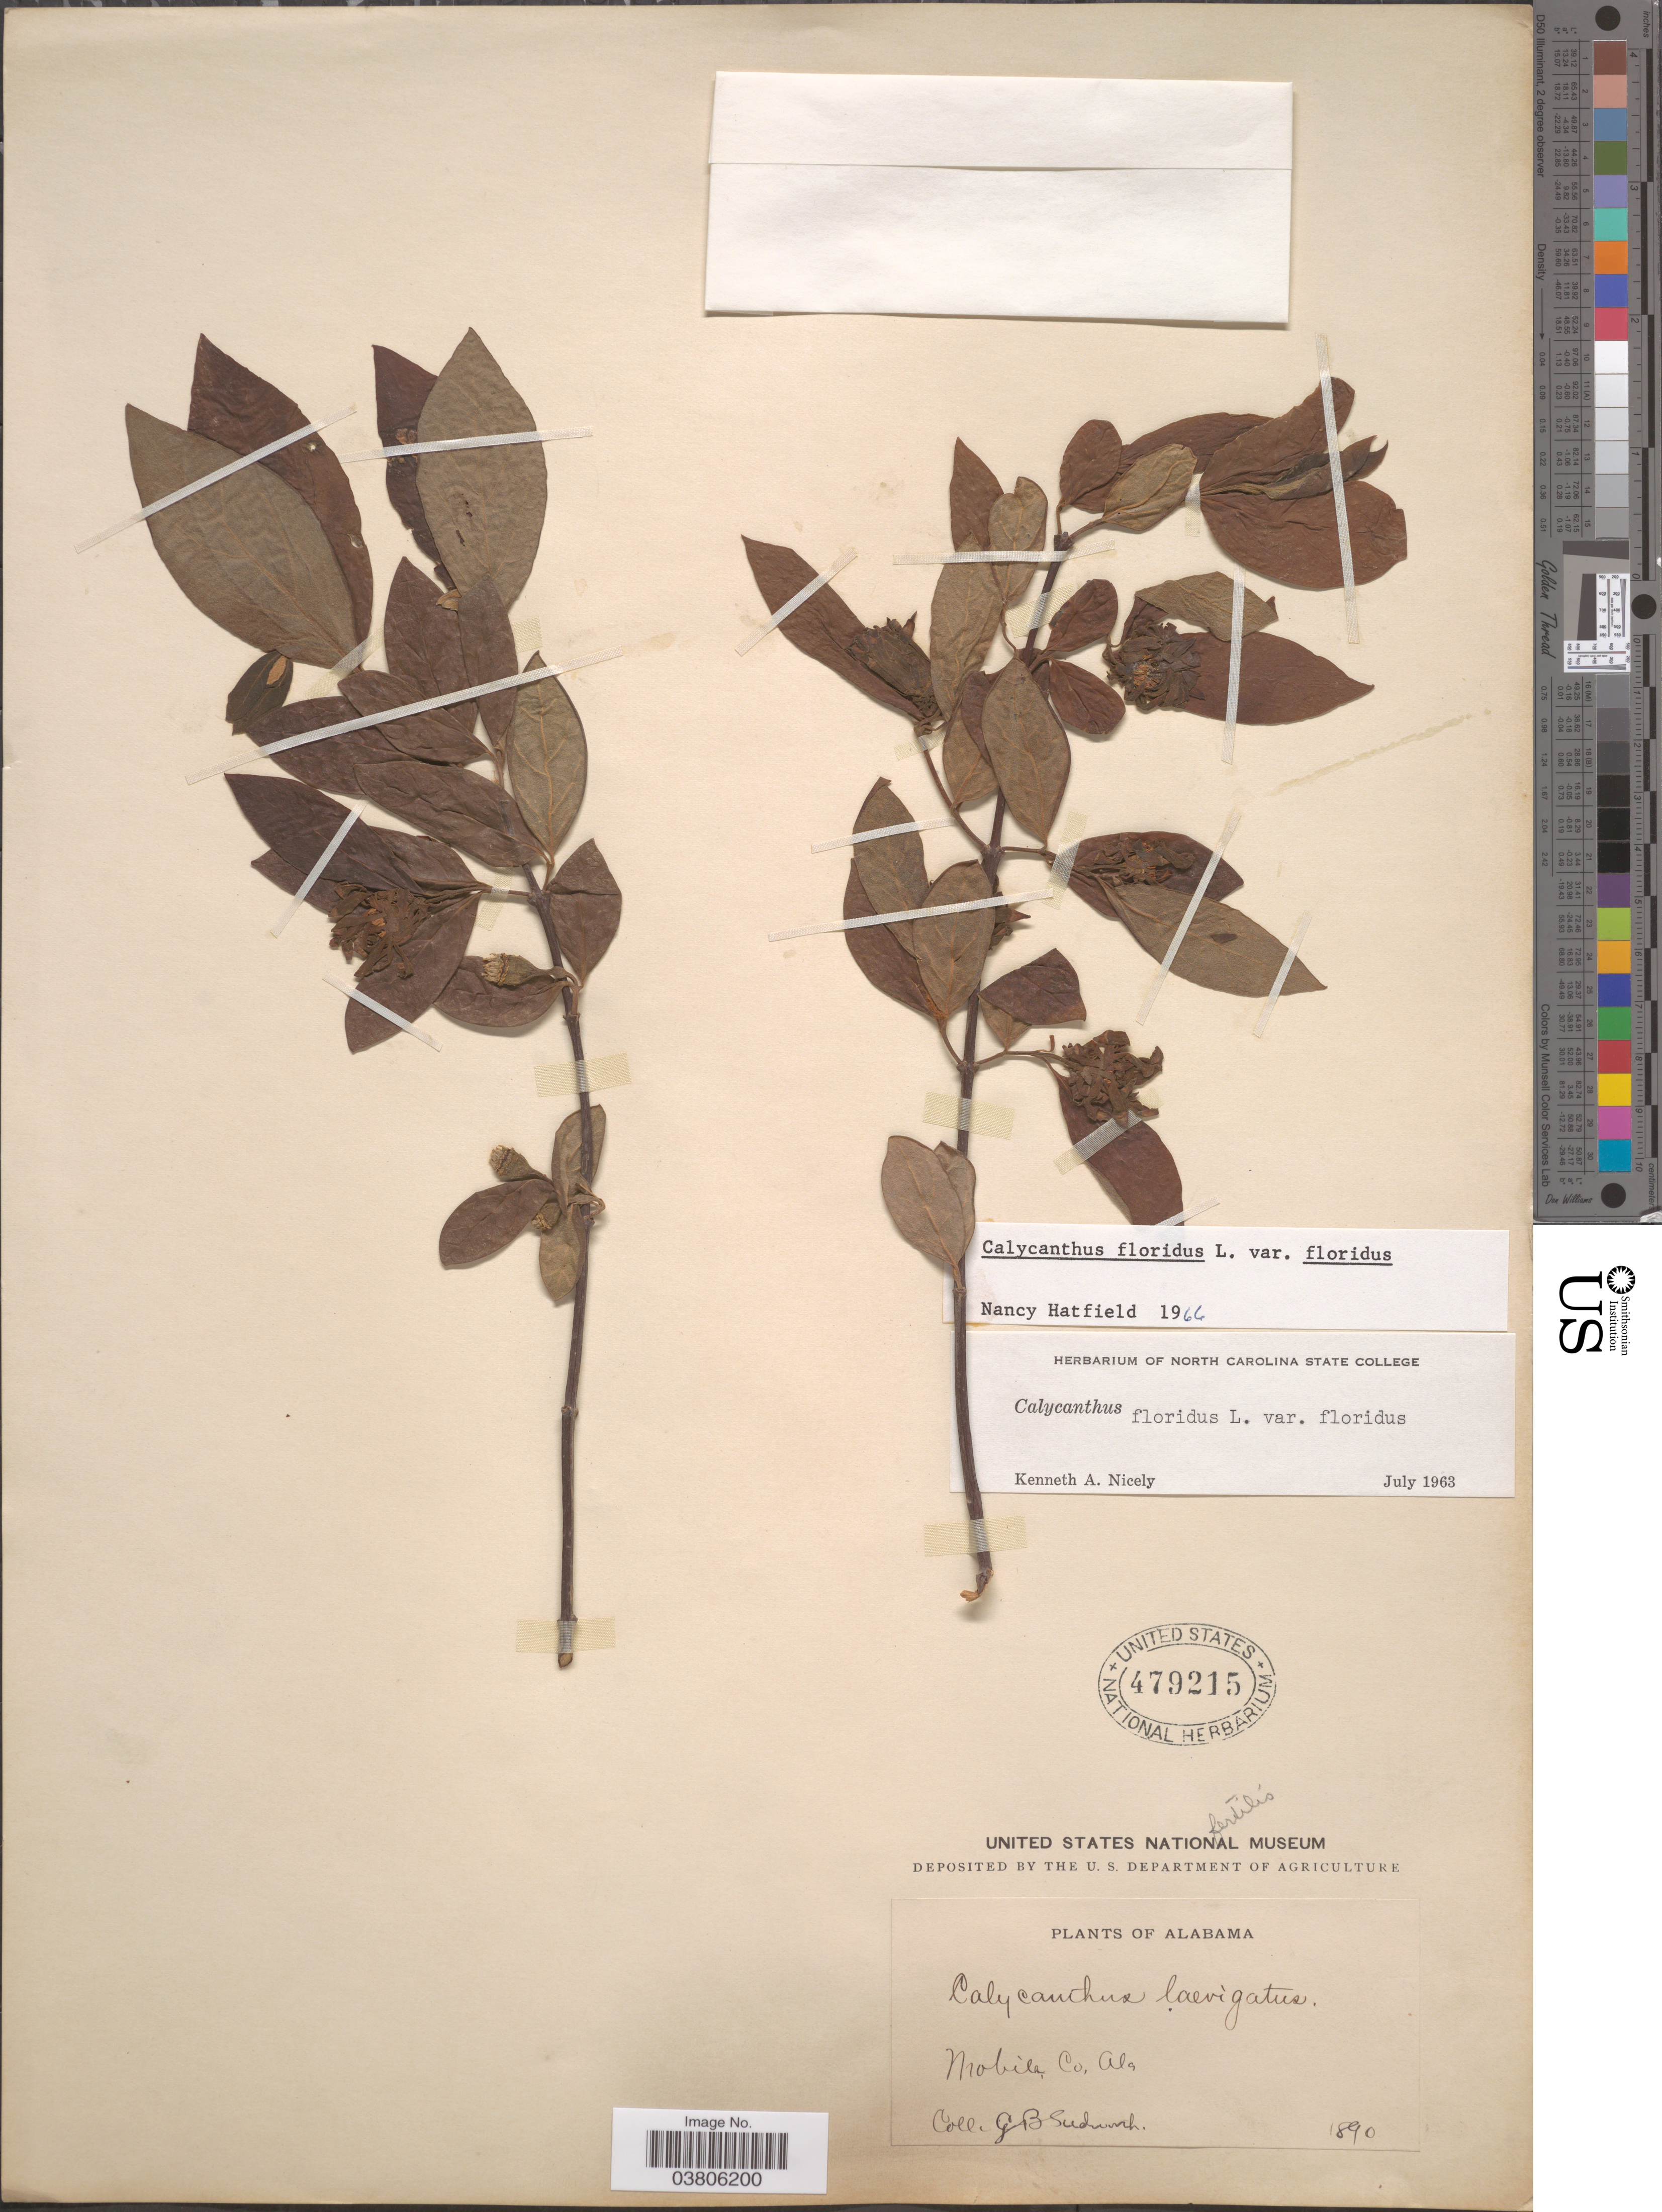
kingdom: Plantae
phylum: Tracheophyta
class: Magnoliopsida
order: Laurales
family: Calycanthaceae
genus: Calycanthus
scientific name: Calycanthus floridus var. floridus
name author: L.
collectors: G. B. Sudworth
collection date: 1890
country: United States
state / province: Alabama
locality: Mobile Co.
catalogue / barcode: US 479215